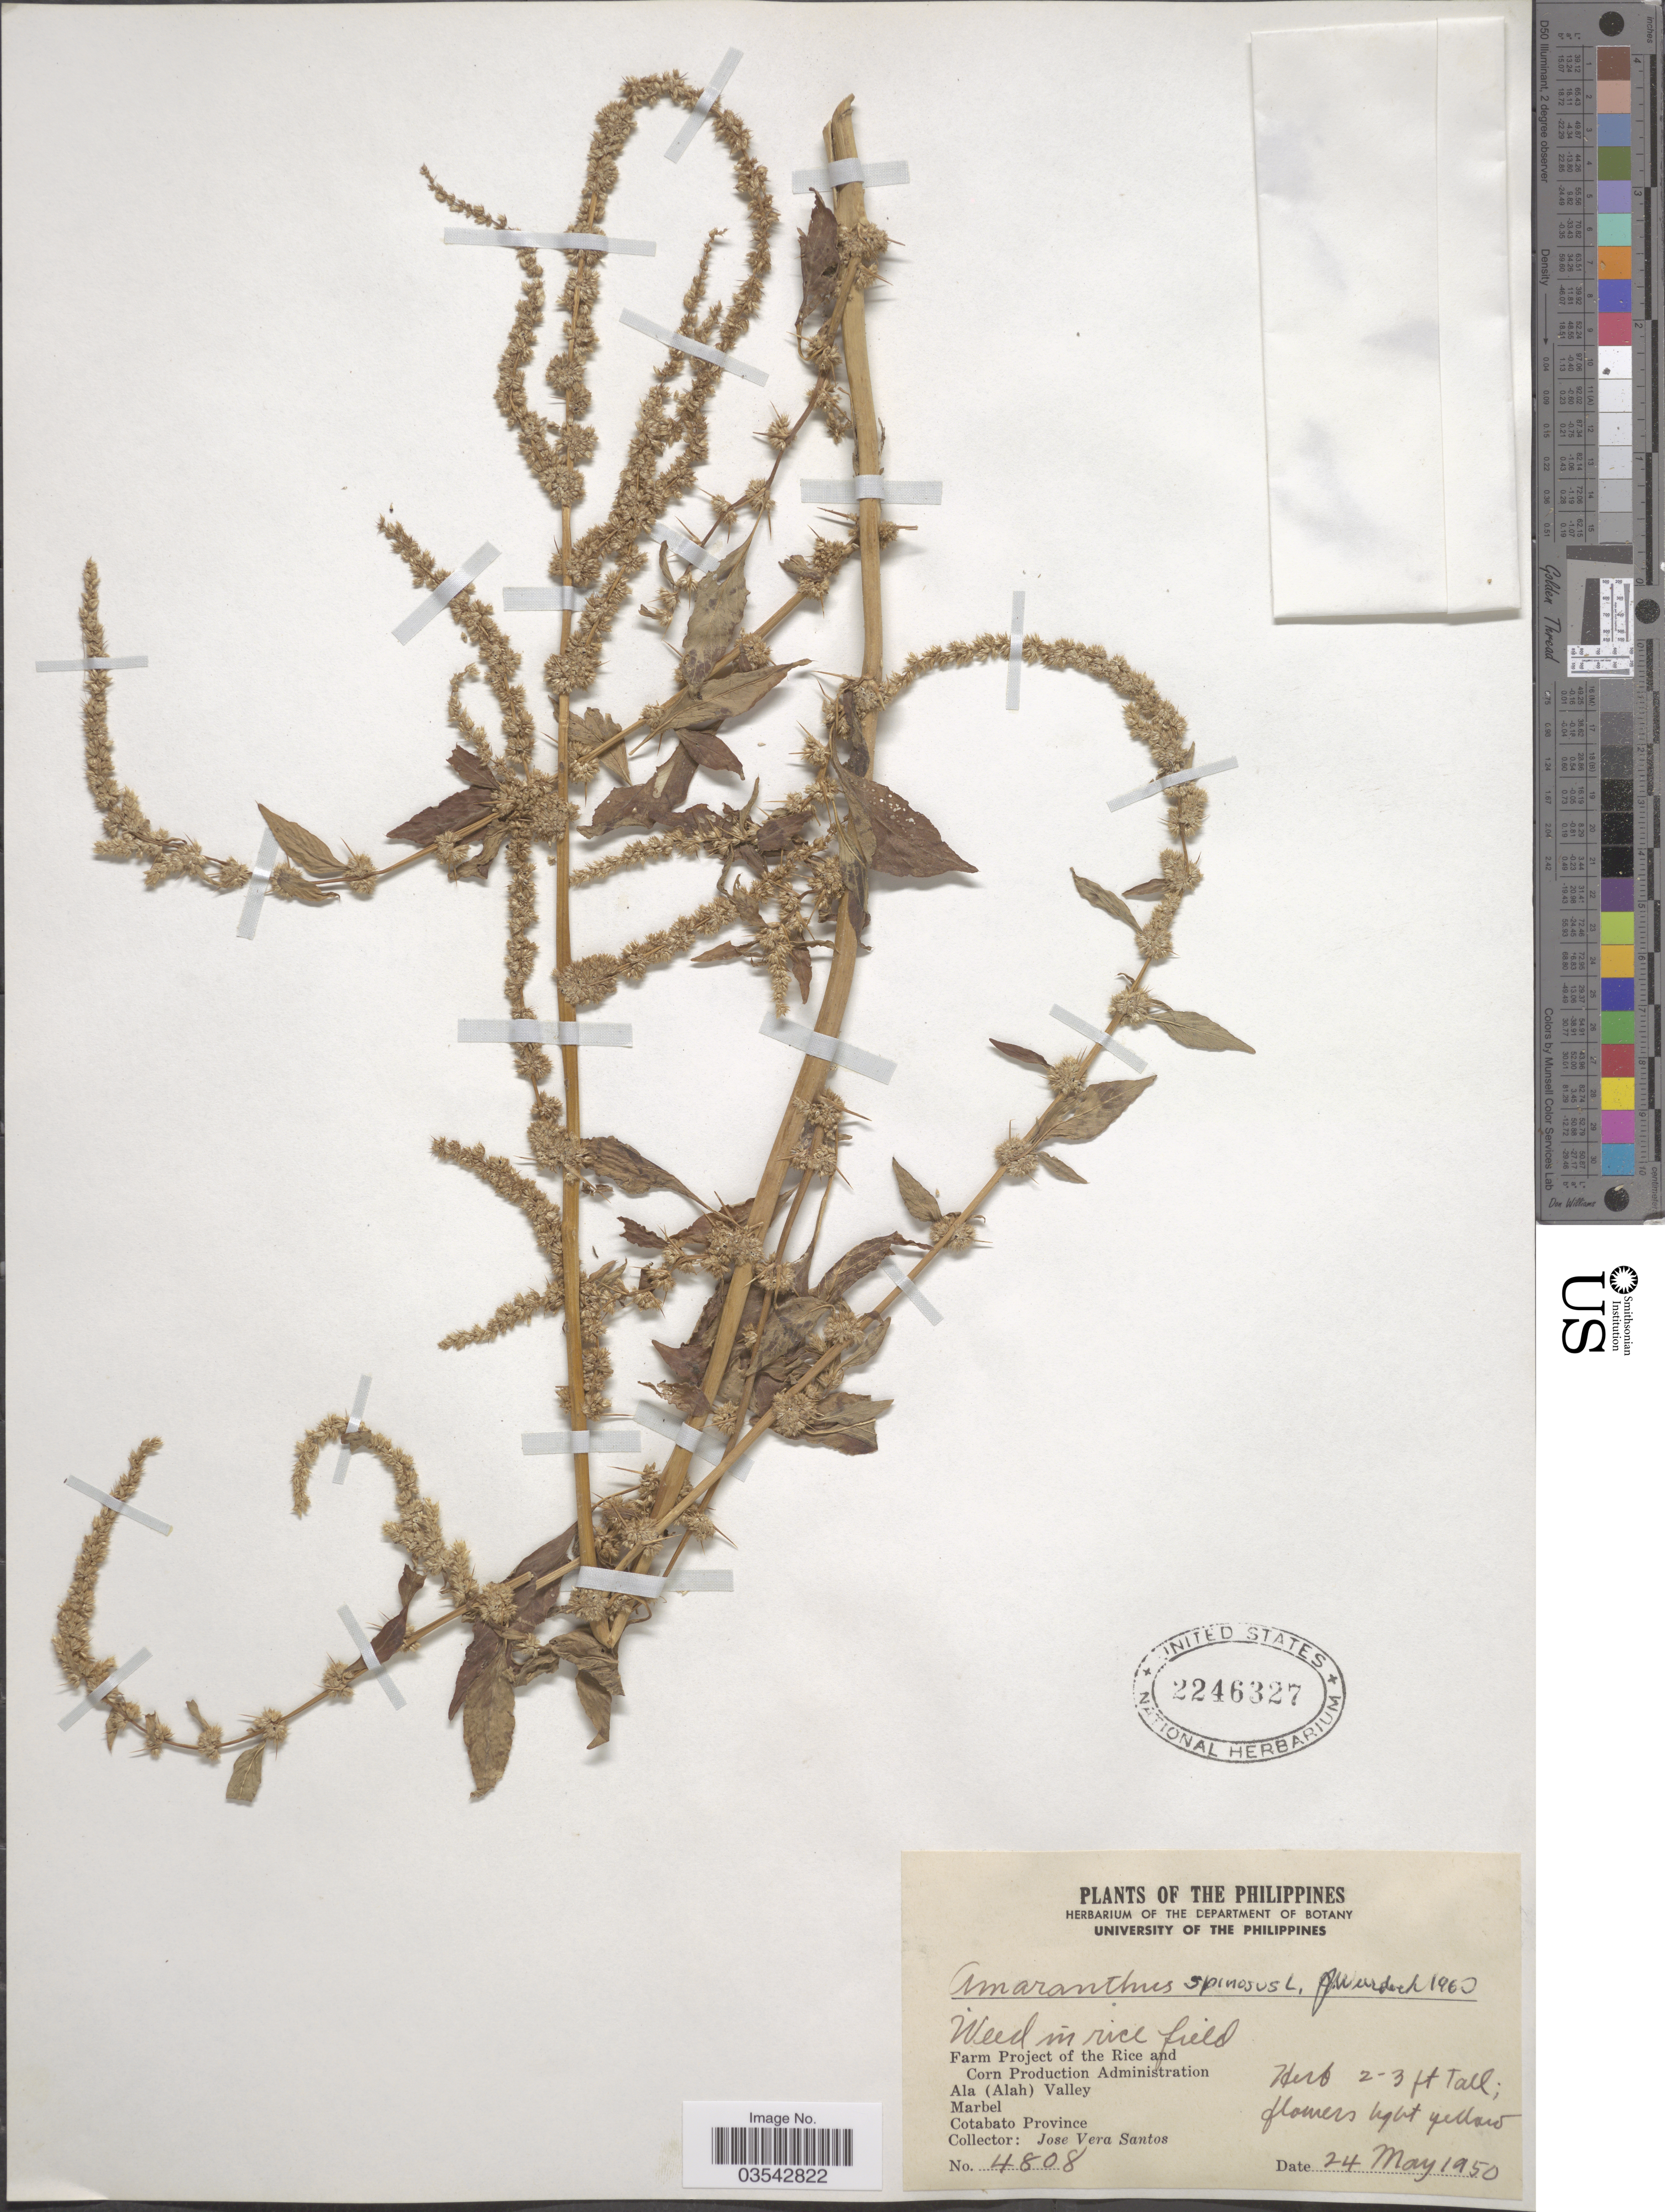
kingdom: Plantae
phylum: Tracheophyta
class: Magnoliopsida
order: Caryophyllales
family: Amaranthaceae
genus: Amaranthus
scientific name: Amaranthus spinosus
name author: L.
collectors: J. Santos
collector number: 4808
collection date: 1950-05-24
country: Philippines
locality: Farm Project of the Rice and Corn Production Administration. Ala (Alah) Valley. Marbel. Cotabato Province.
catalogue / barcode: US 2246327